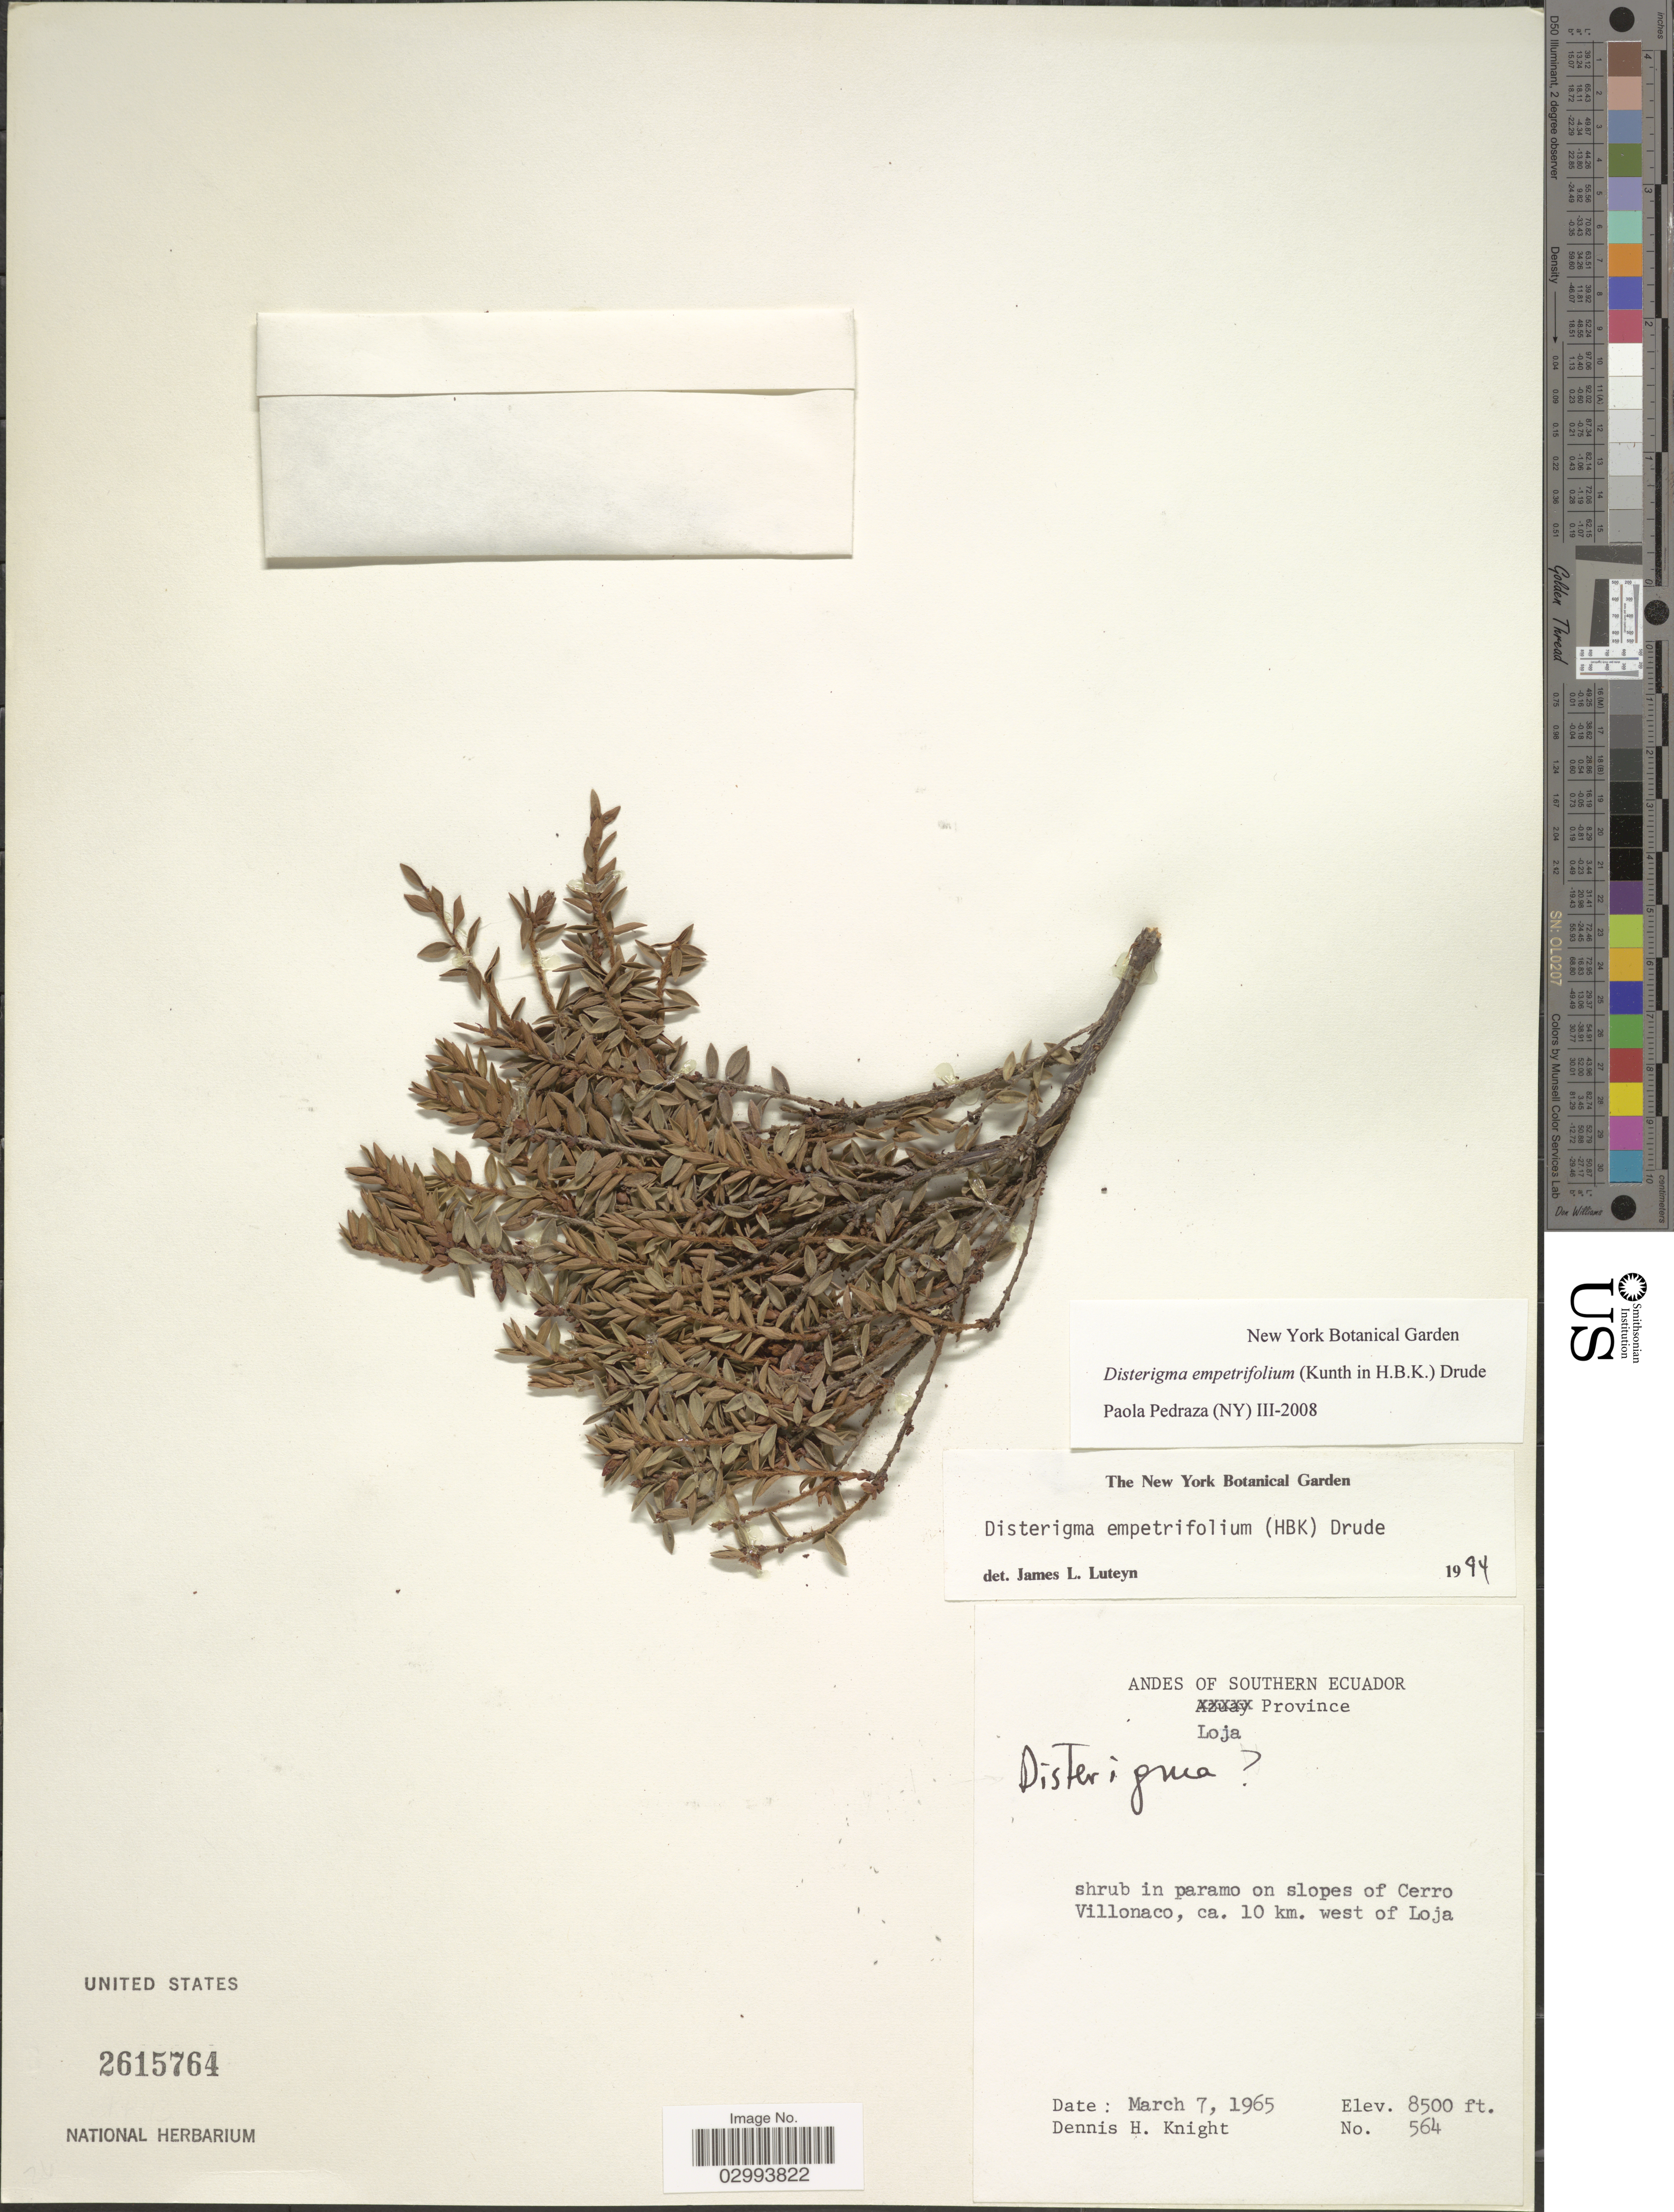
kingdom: Plantae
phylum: Tracheophyta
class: Magnoliopsida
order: Ericales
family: Ericaceae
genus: Disterigma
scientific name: Disterigma empetrifolium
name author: (Kunth) Drude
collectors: D. Knight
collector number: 564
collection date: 1965-03-07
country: Ecuador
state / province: Loja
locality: Andes of Southern Ecuador. Province Loja. Shrub in paramo on slopes of Cerro Villonaco, ca. 10 km. west of Loja.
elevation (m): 2591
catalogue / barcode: US 2615764